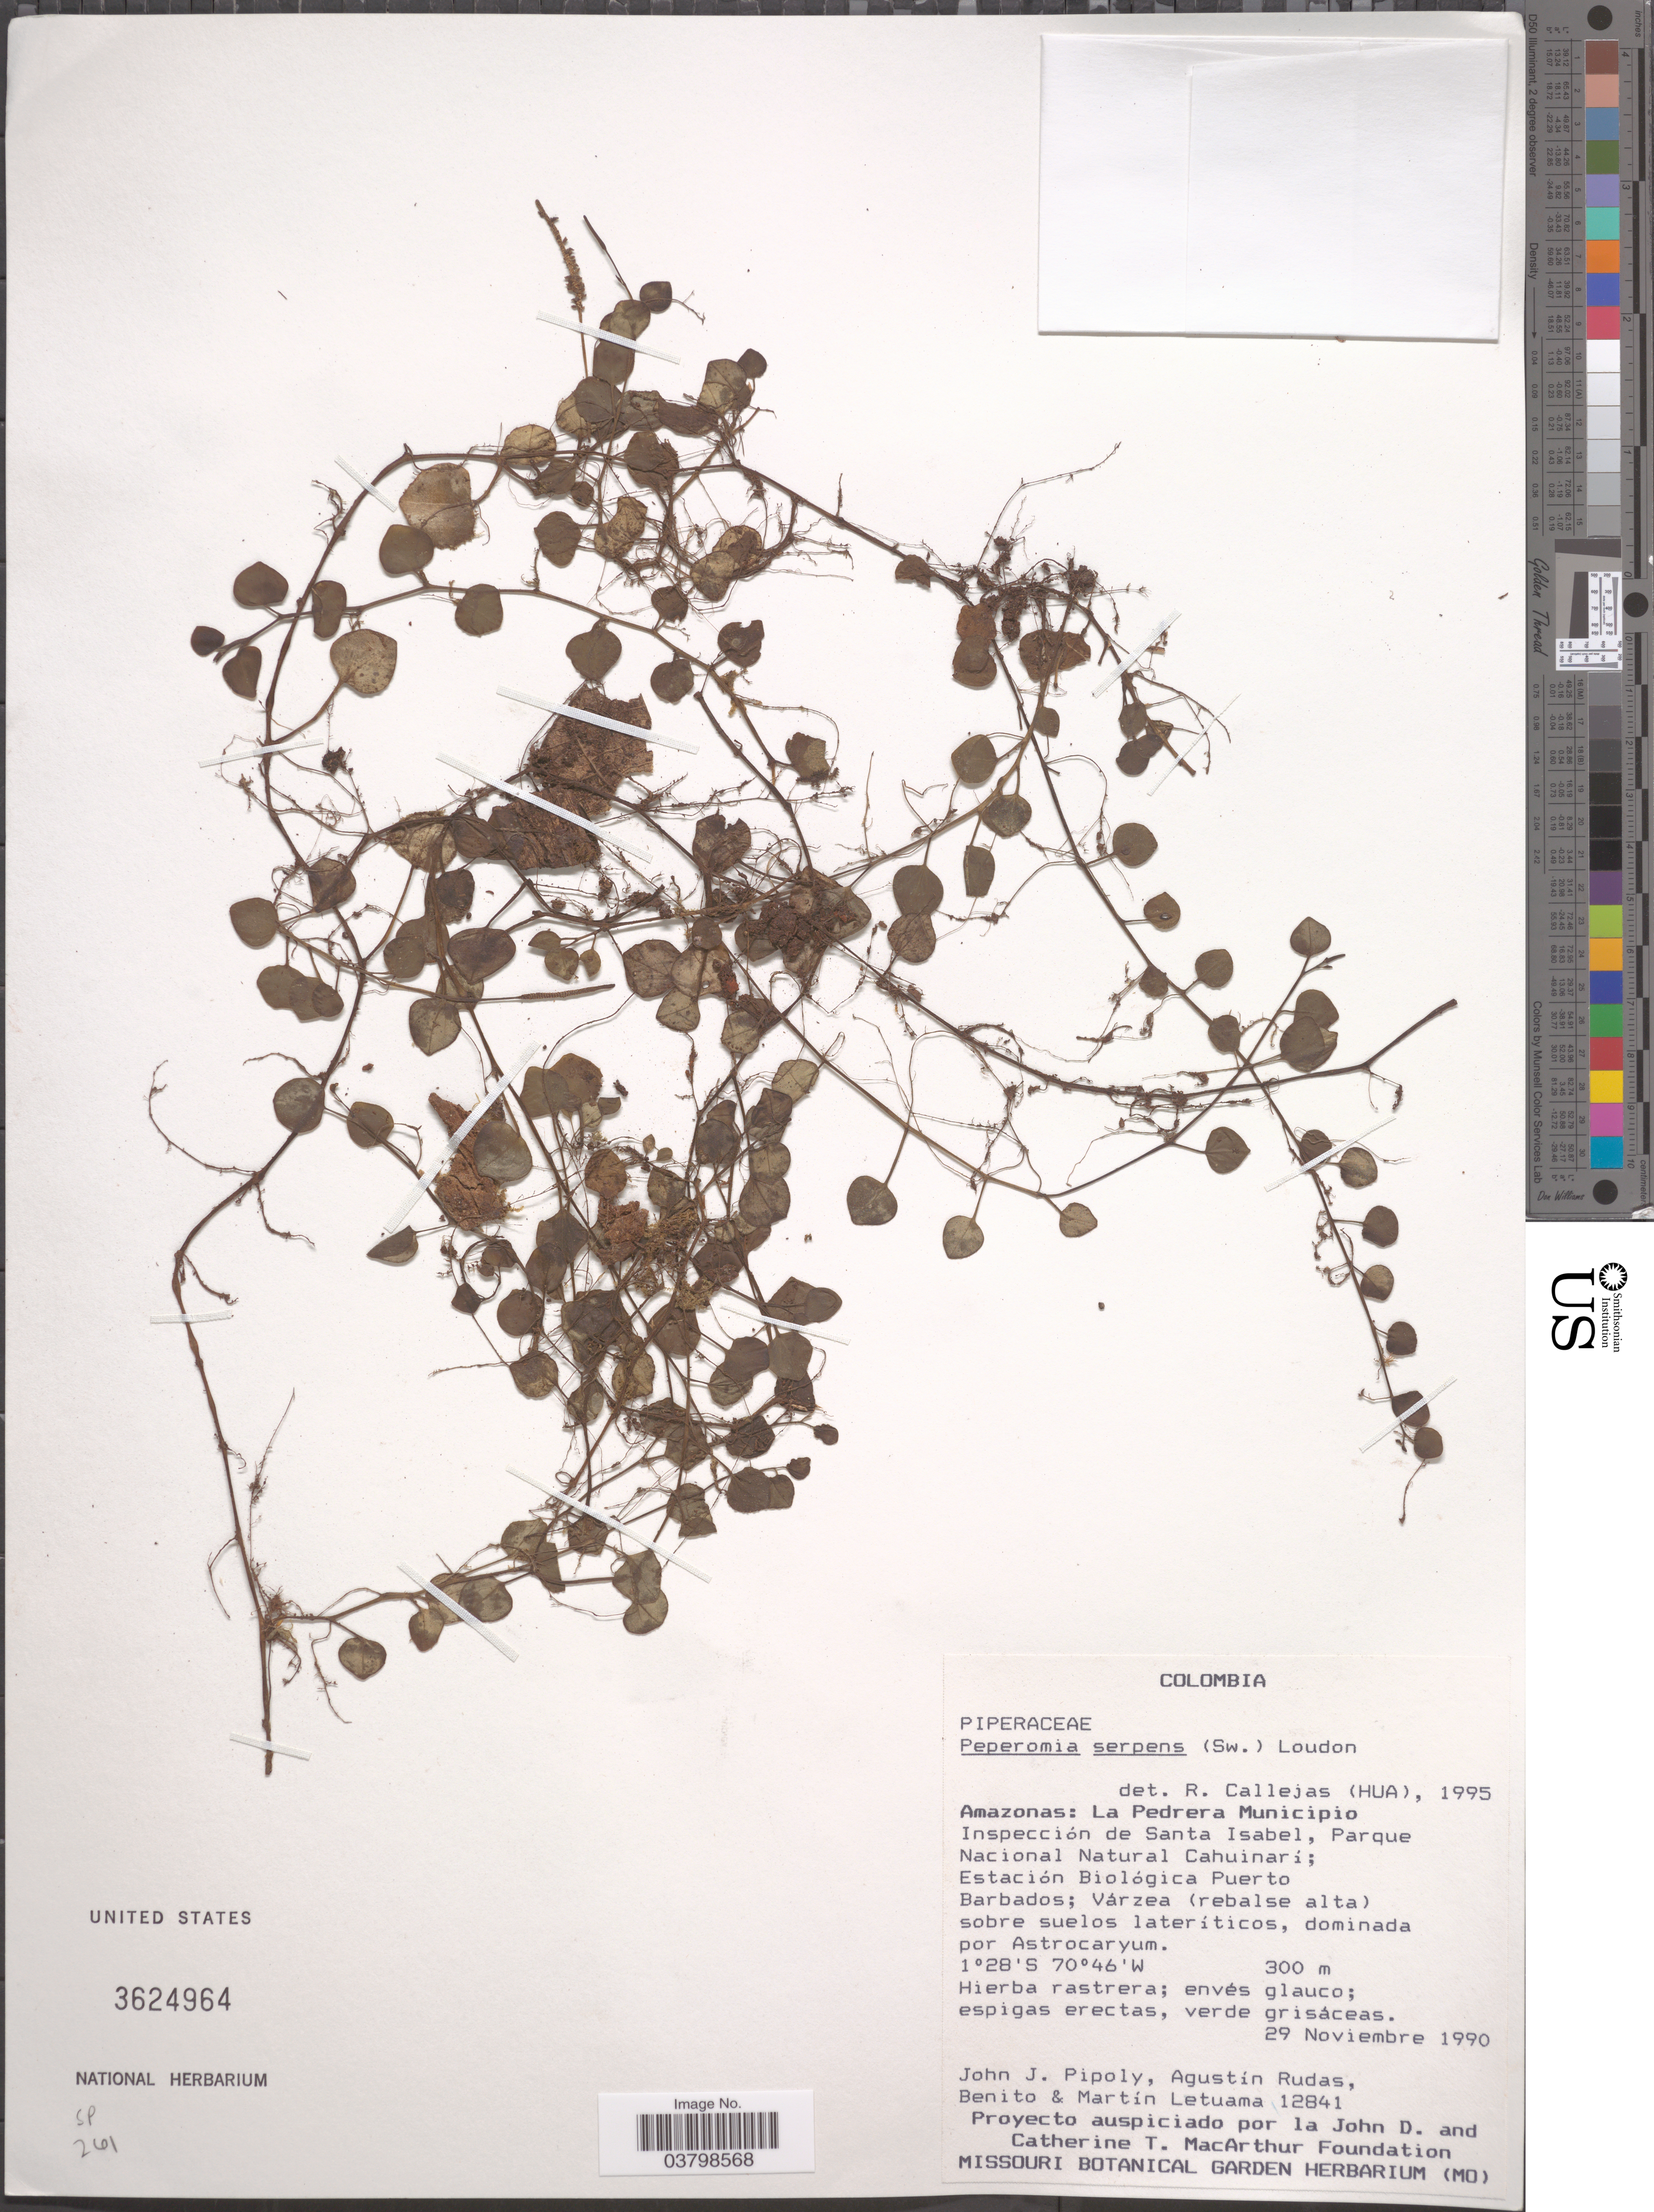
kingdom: Plantae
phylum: Tracheophyta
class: Magnoliopsida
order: Piperales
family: Piperaceae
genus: Peperomia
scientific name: Peperomia serpens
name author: (Sw.) Loudon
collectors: J. J. Pipoly, A. Rudas, B. Letuama & M. Letuama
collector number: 12841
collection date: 1990-11-29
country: Colombia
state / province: Amazônas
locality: La Pedrera Municipio. Inspección de Santa Isabel, Parque Nacional Natural Cahuinarí; Estación Biológica Puerto Barbados.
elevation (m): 300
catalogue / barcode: US 3624964